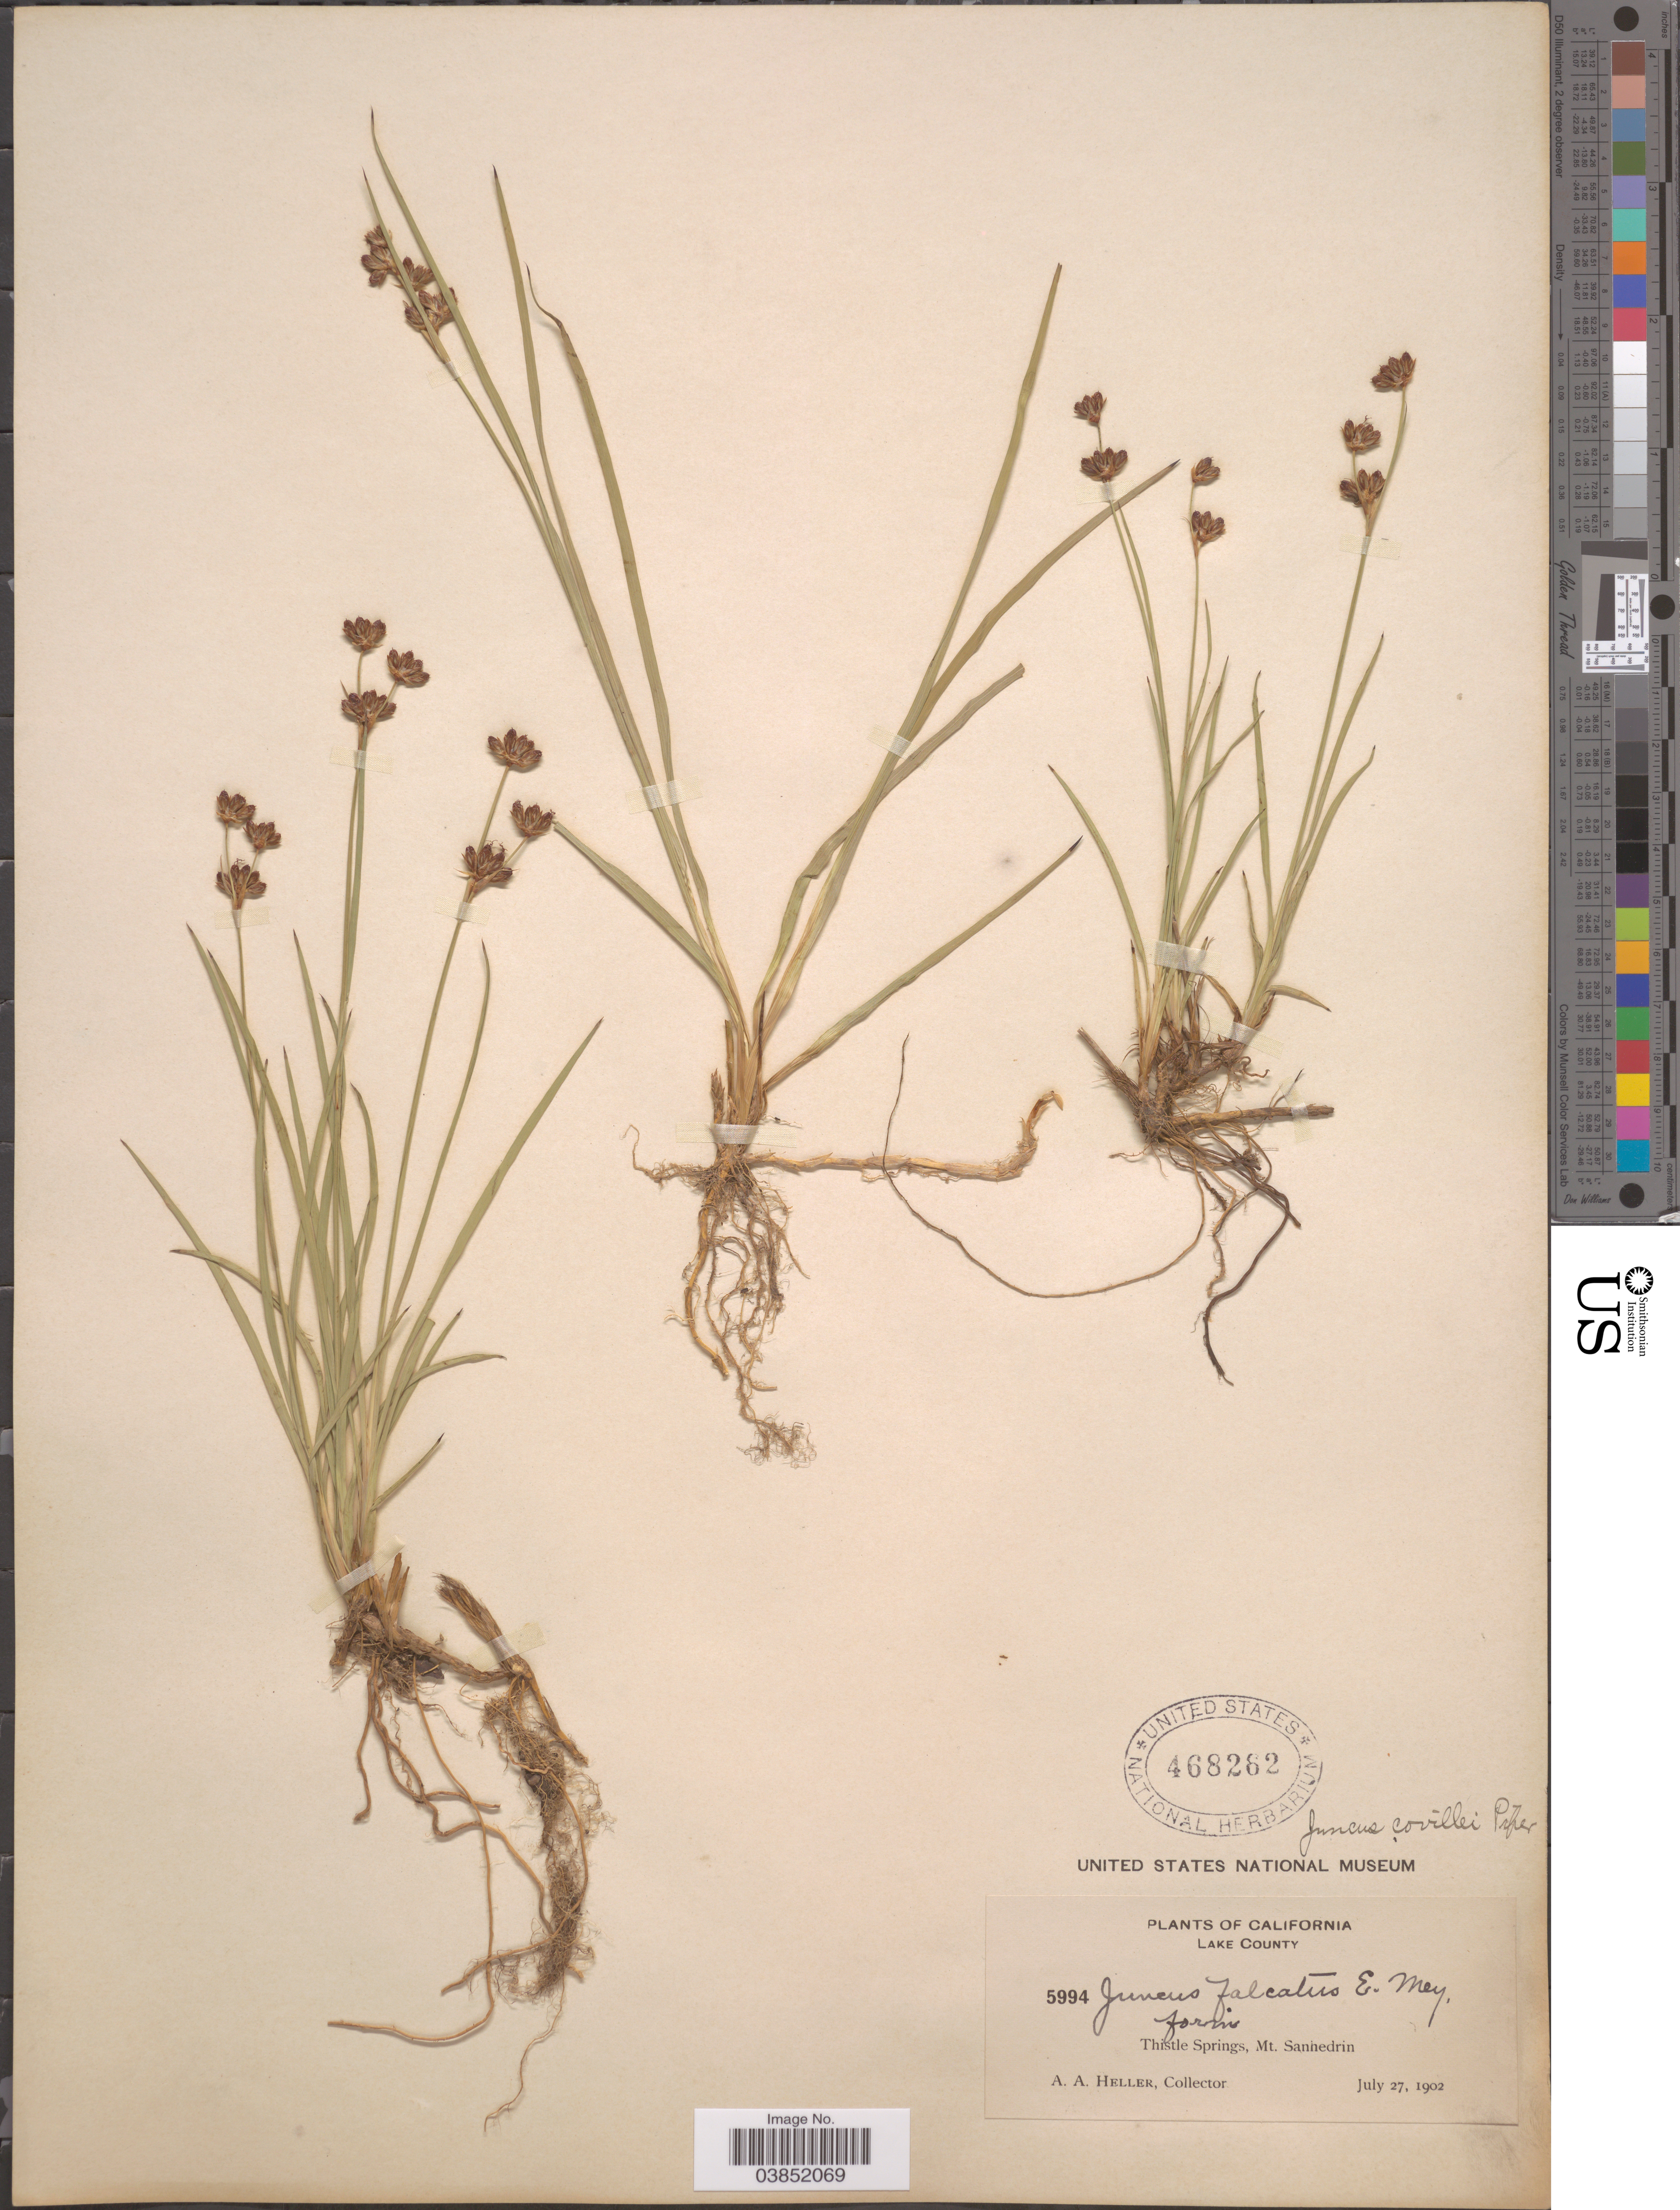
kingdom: Plantae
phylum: Tracheophyta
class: Liliopsida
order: Poales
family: Juncaceae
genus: Juncus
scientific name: Juncus covillei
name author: Piper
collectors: A. A. Heller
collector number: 5994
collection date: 1902-07-27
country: United States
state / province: California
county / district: Lake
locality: Lake County. Thistle Springs, Mt. Sanhedrin.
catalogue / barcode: US 468262